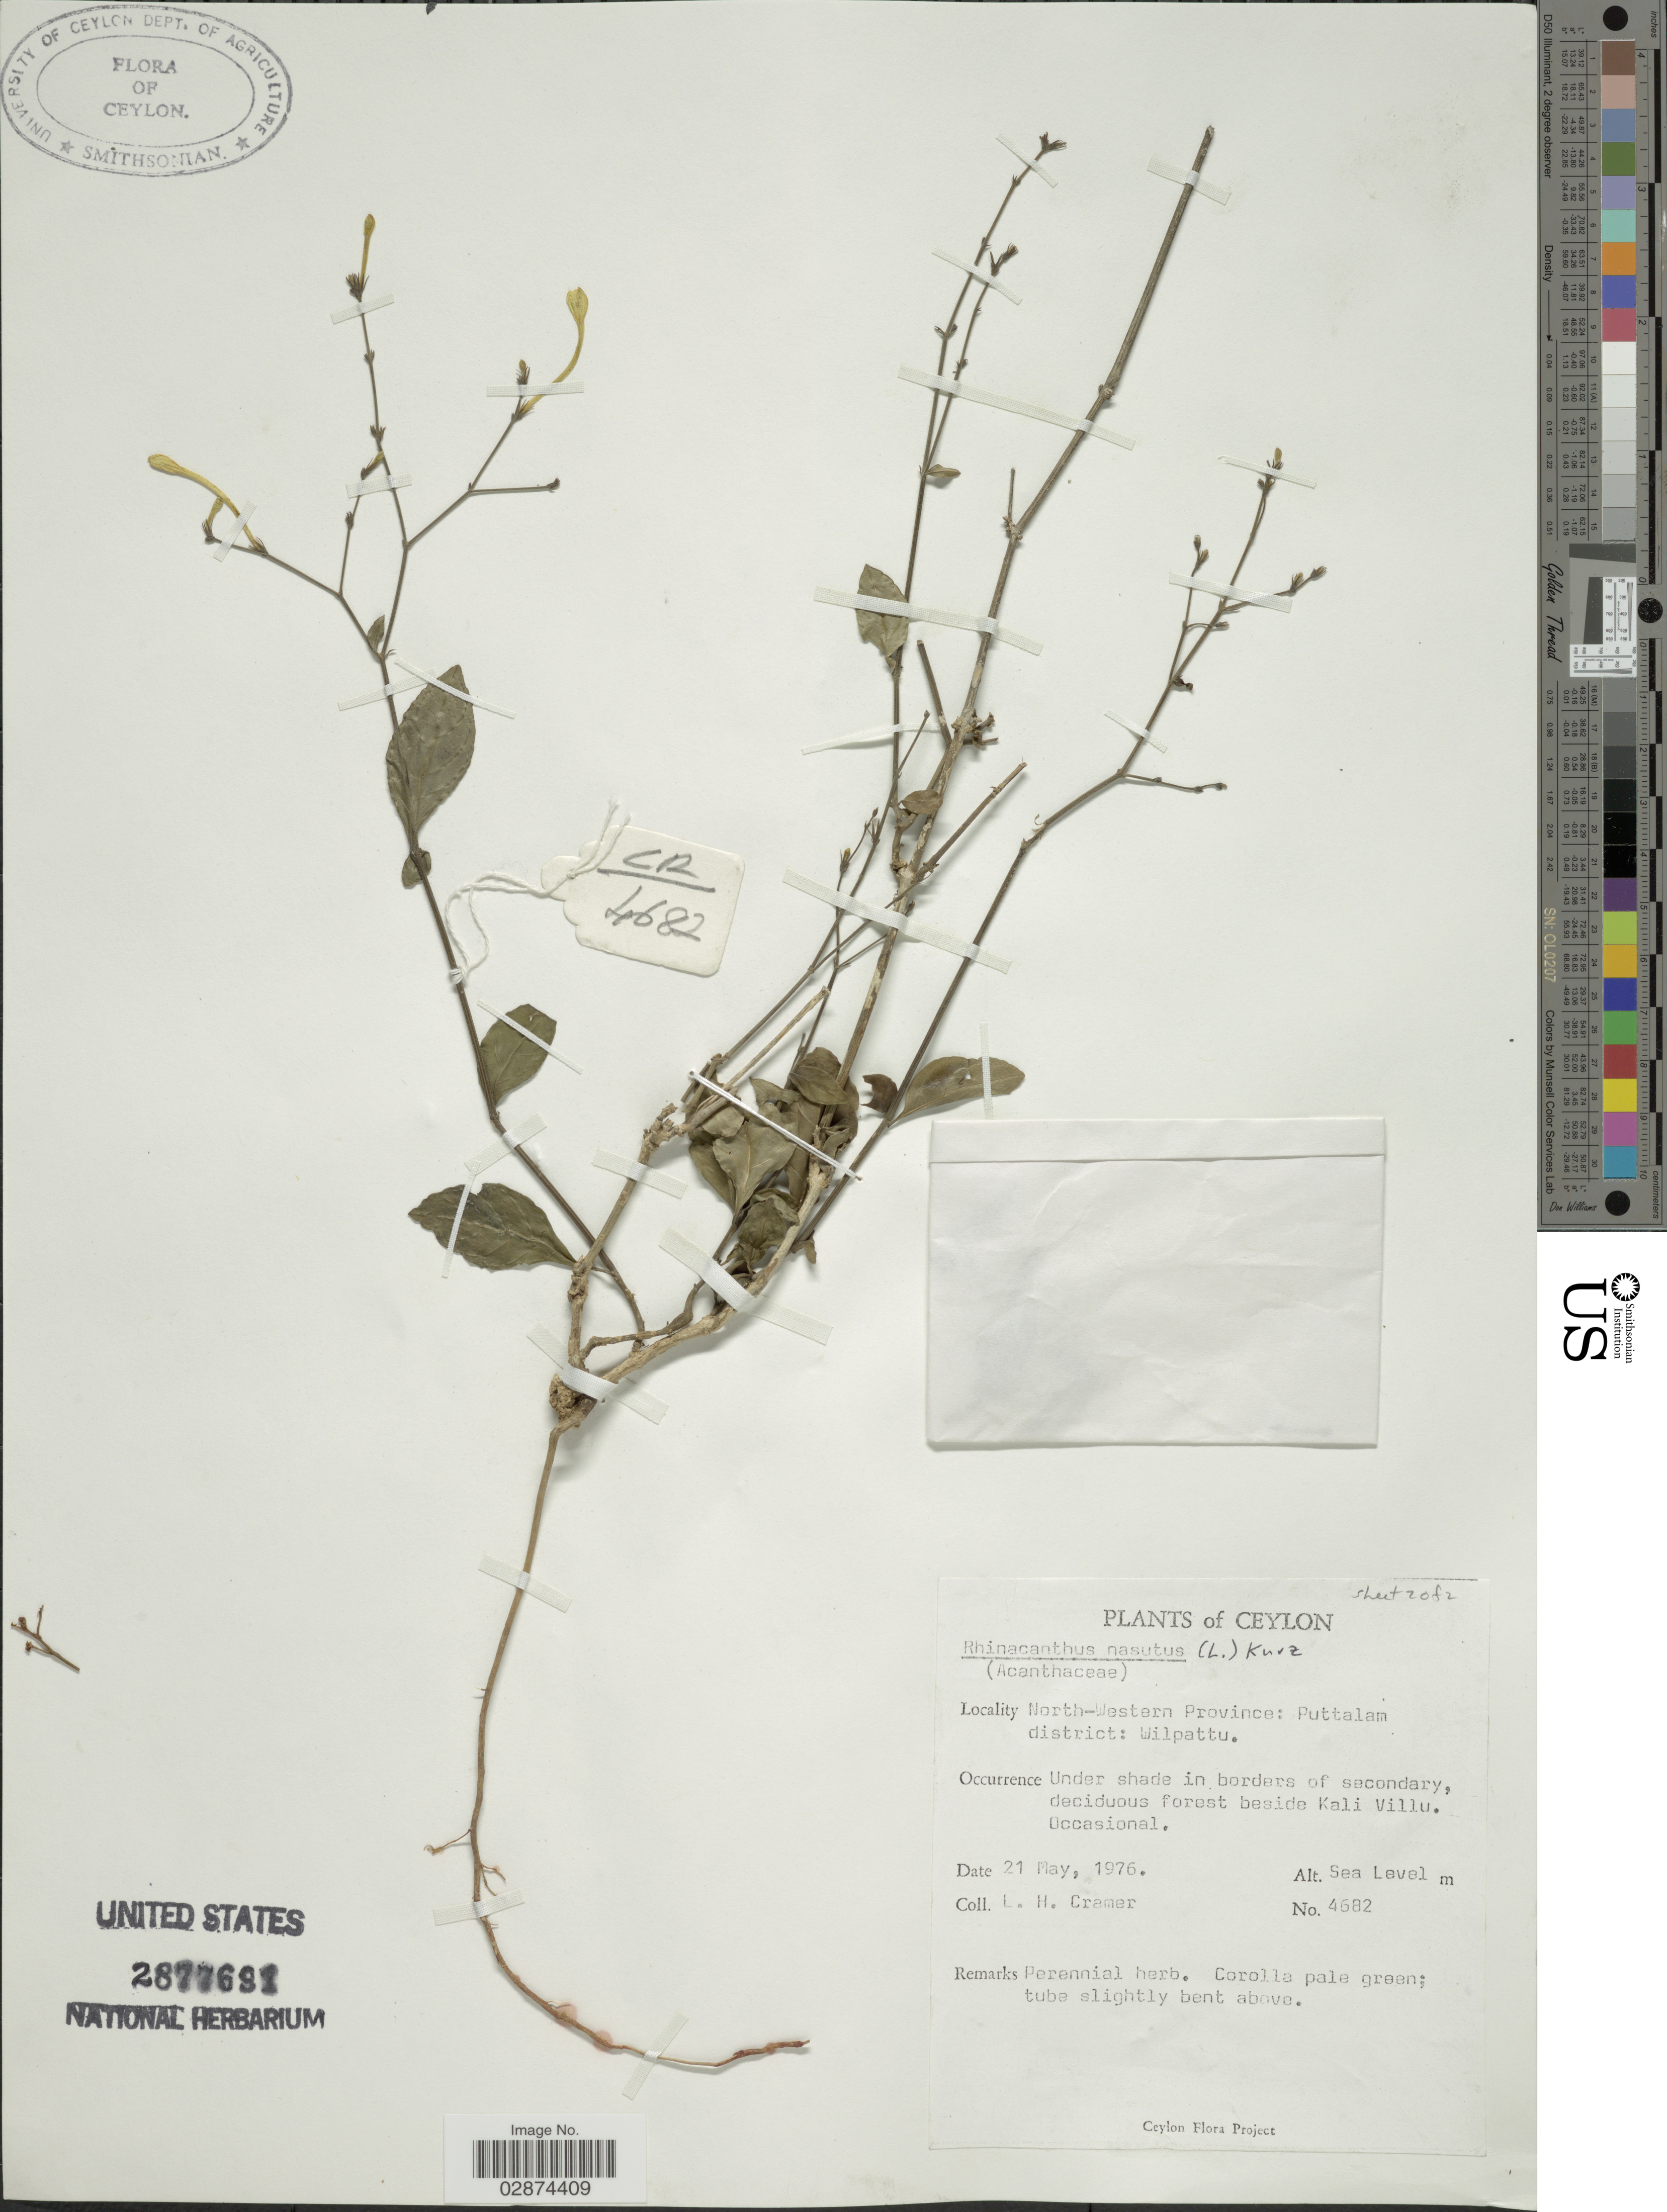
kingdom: Plantae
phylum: Tracheophyta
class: Magnoliopsida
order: Lamiales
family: Acanthaceae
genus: Rhinacanthus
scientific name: Rhinacanthus nasutus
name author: (L.) Kurz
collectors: L. H. Cramer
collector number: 4682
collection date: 1976-05-21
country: Sri Lanka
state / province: North Western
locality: Ceylon. North-Western Province: Puttalam district: Wilpattu. Under shade in borders of secondary, deciduous forest beside Kali Villu.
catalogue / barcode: US 2877681